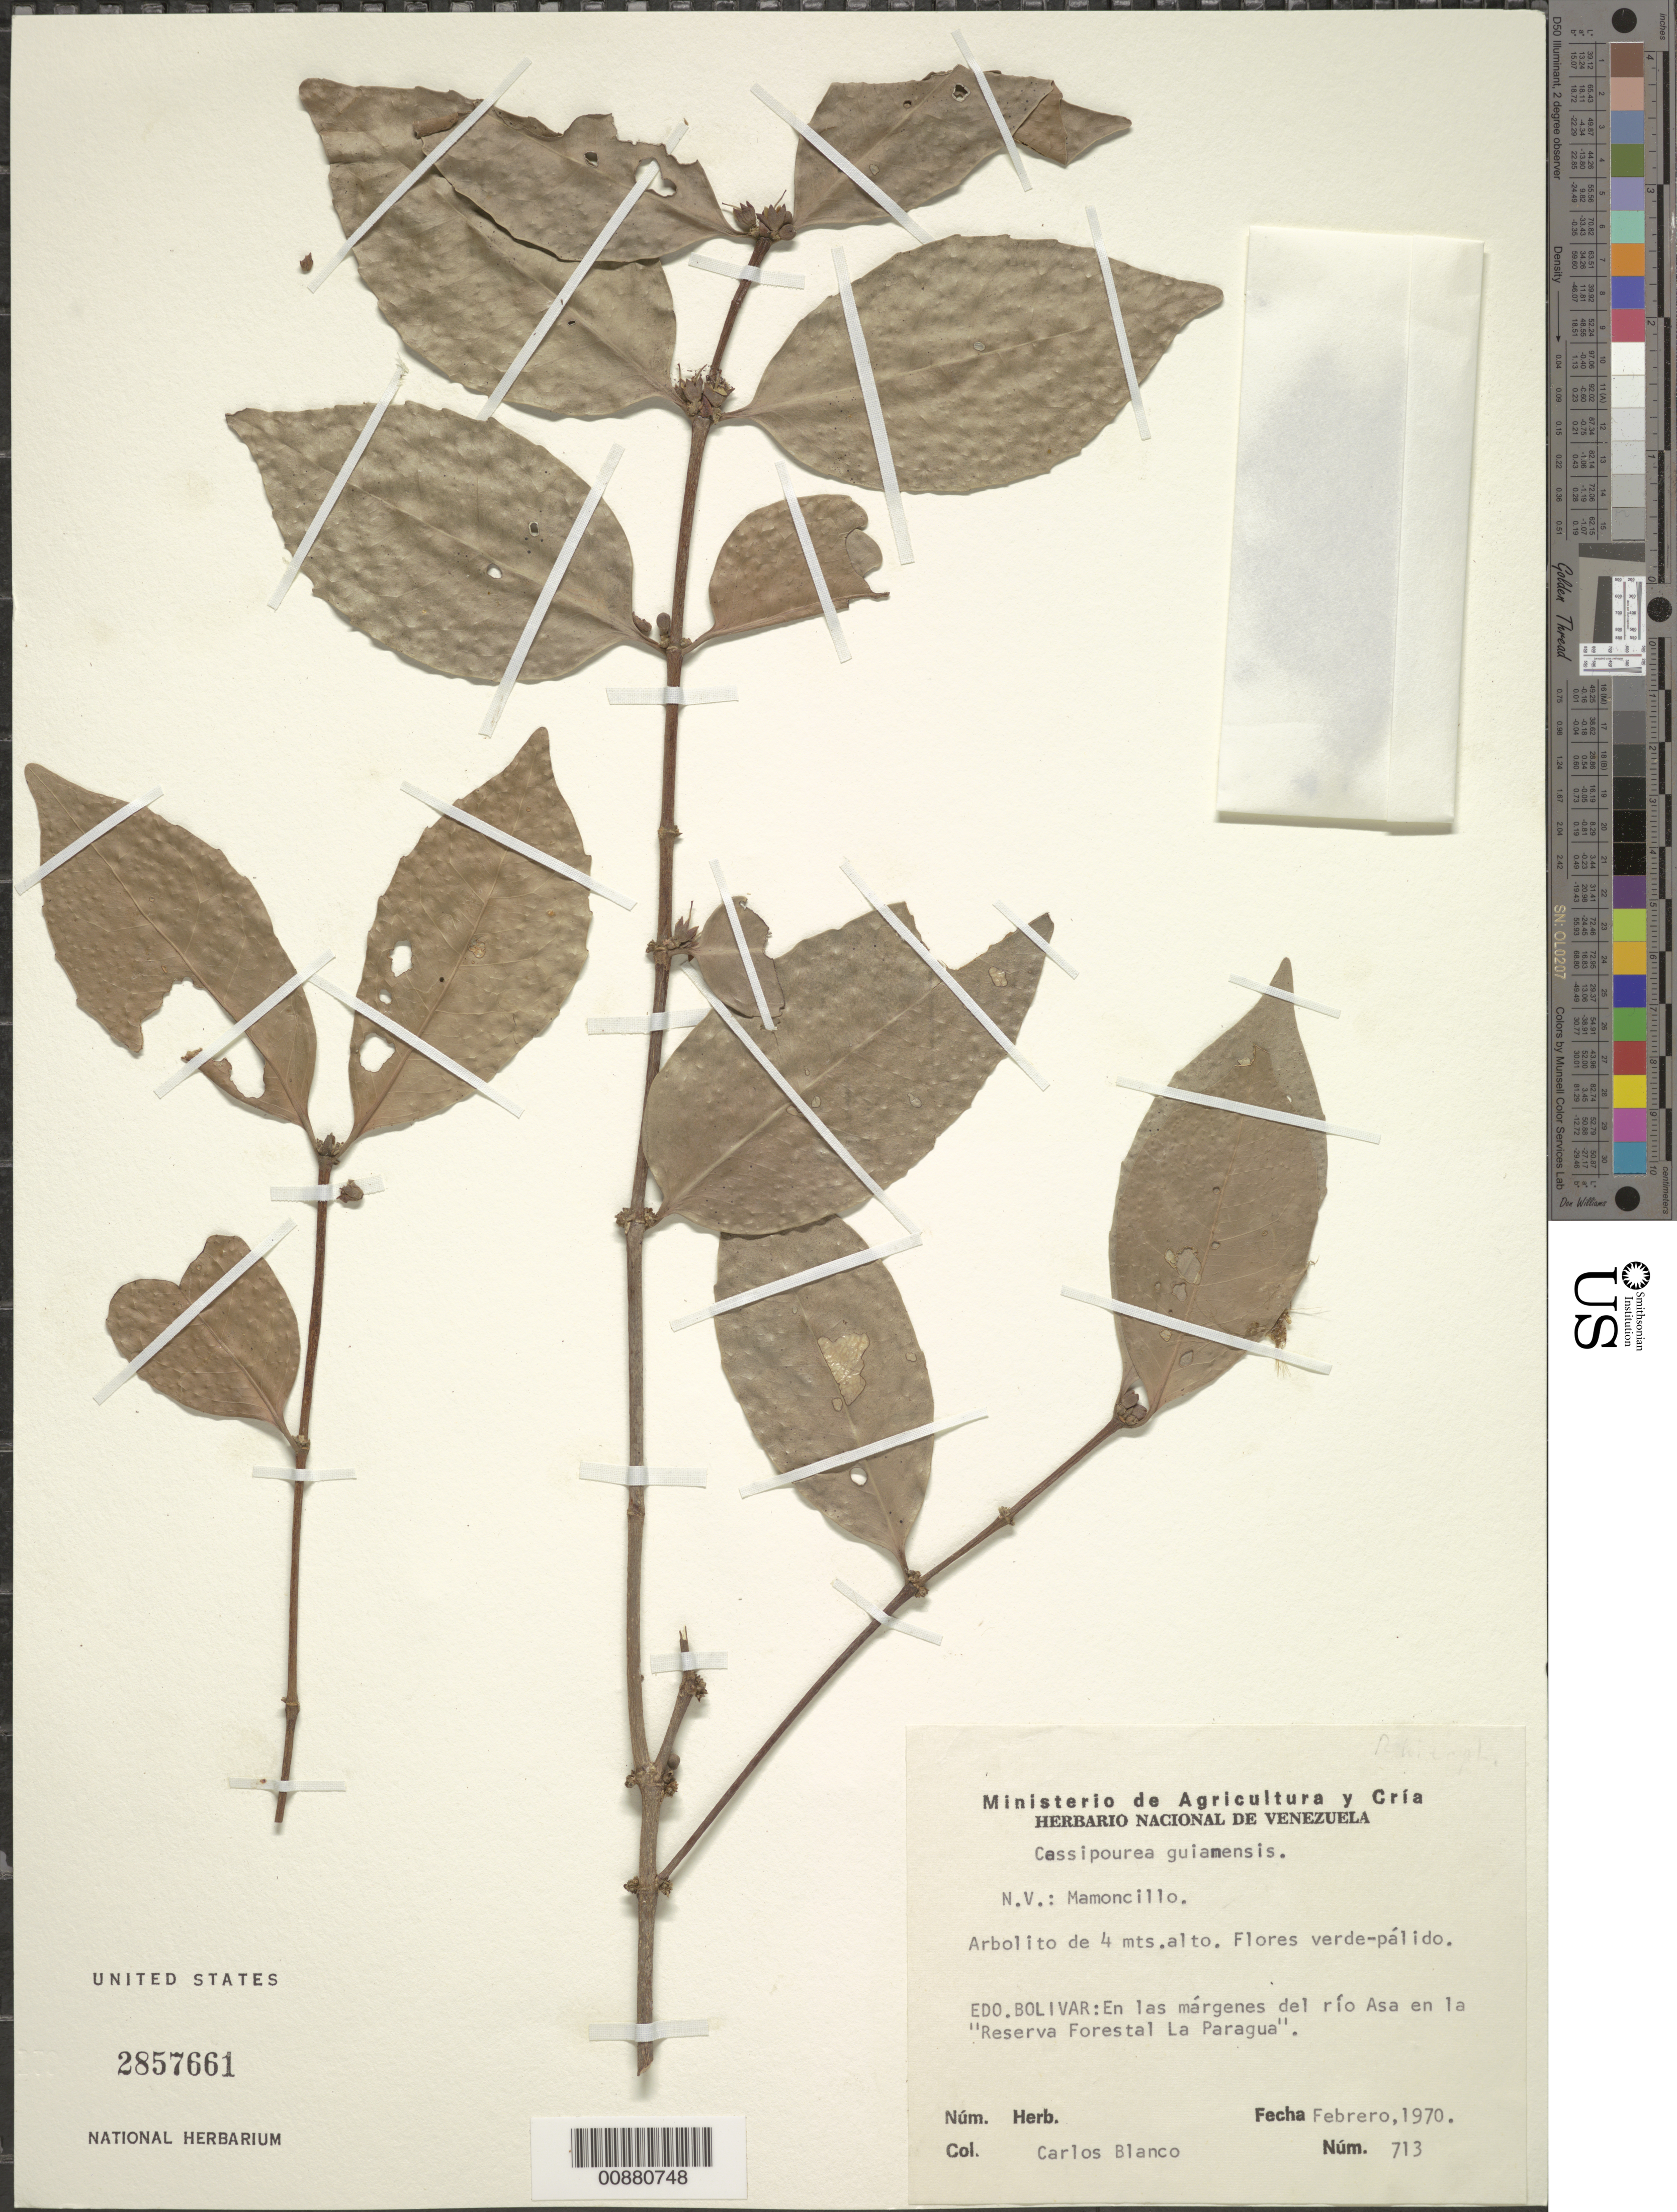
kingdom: Plantae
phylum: Tracheophyta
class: Magnoliopsida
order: Malpighiales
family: Rhizophoraceae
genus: Cassipourea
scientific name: Cassipourea guianensis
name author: Aubl.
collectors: C. A. Blanco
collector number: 713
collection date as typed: Feb-70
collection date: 1970-02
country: Venezuela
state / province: Bolívar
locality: Reserva Forestal "La Paragua"; Río Asa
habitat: Margenes del rio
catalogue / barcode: US 2857661